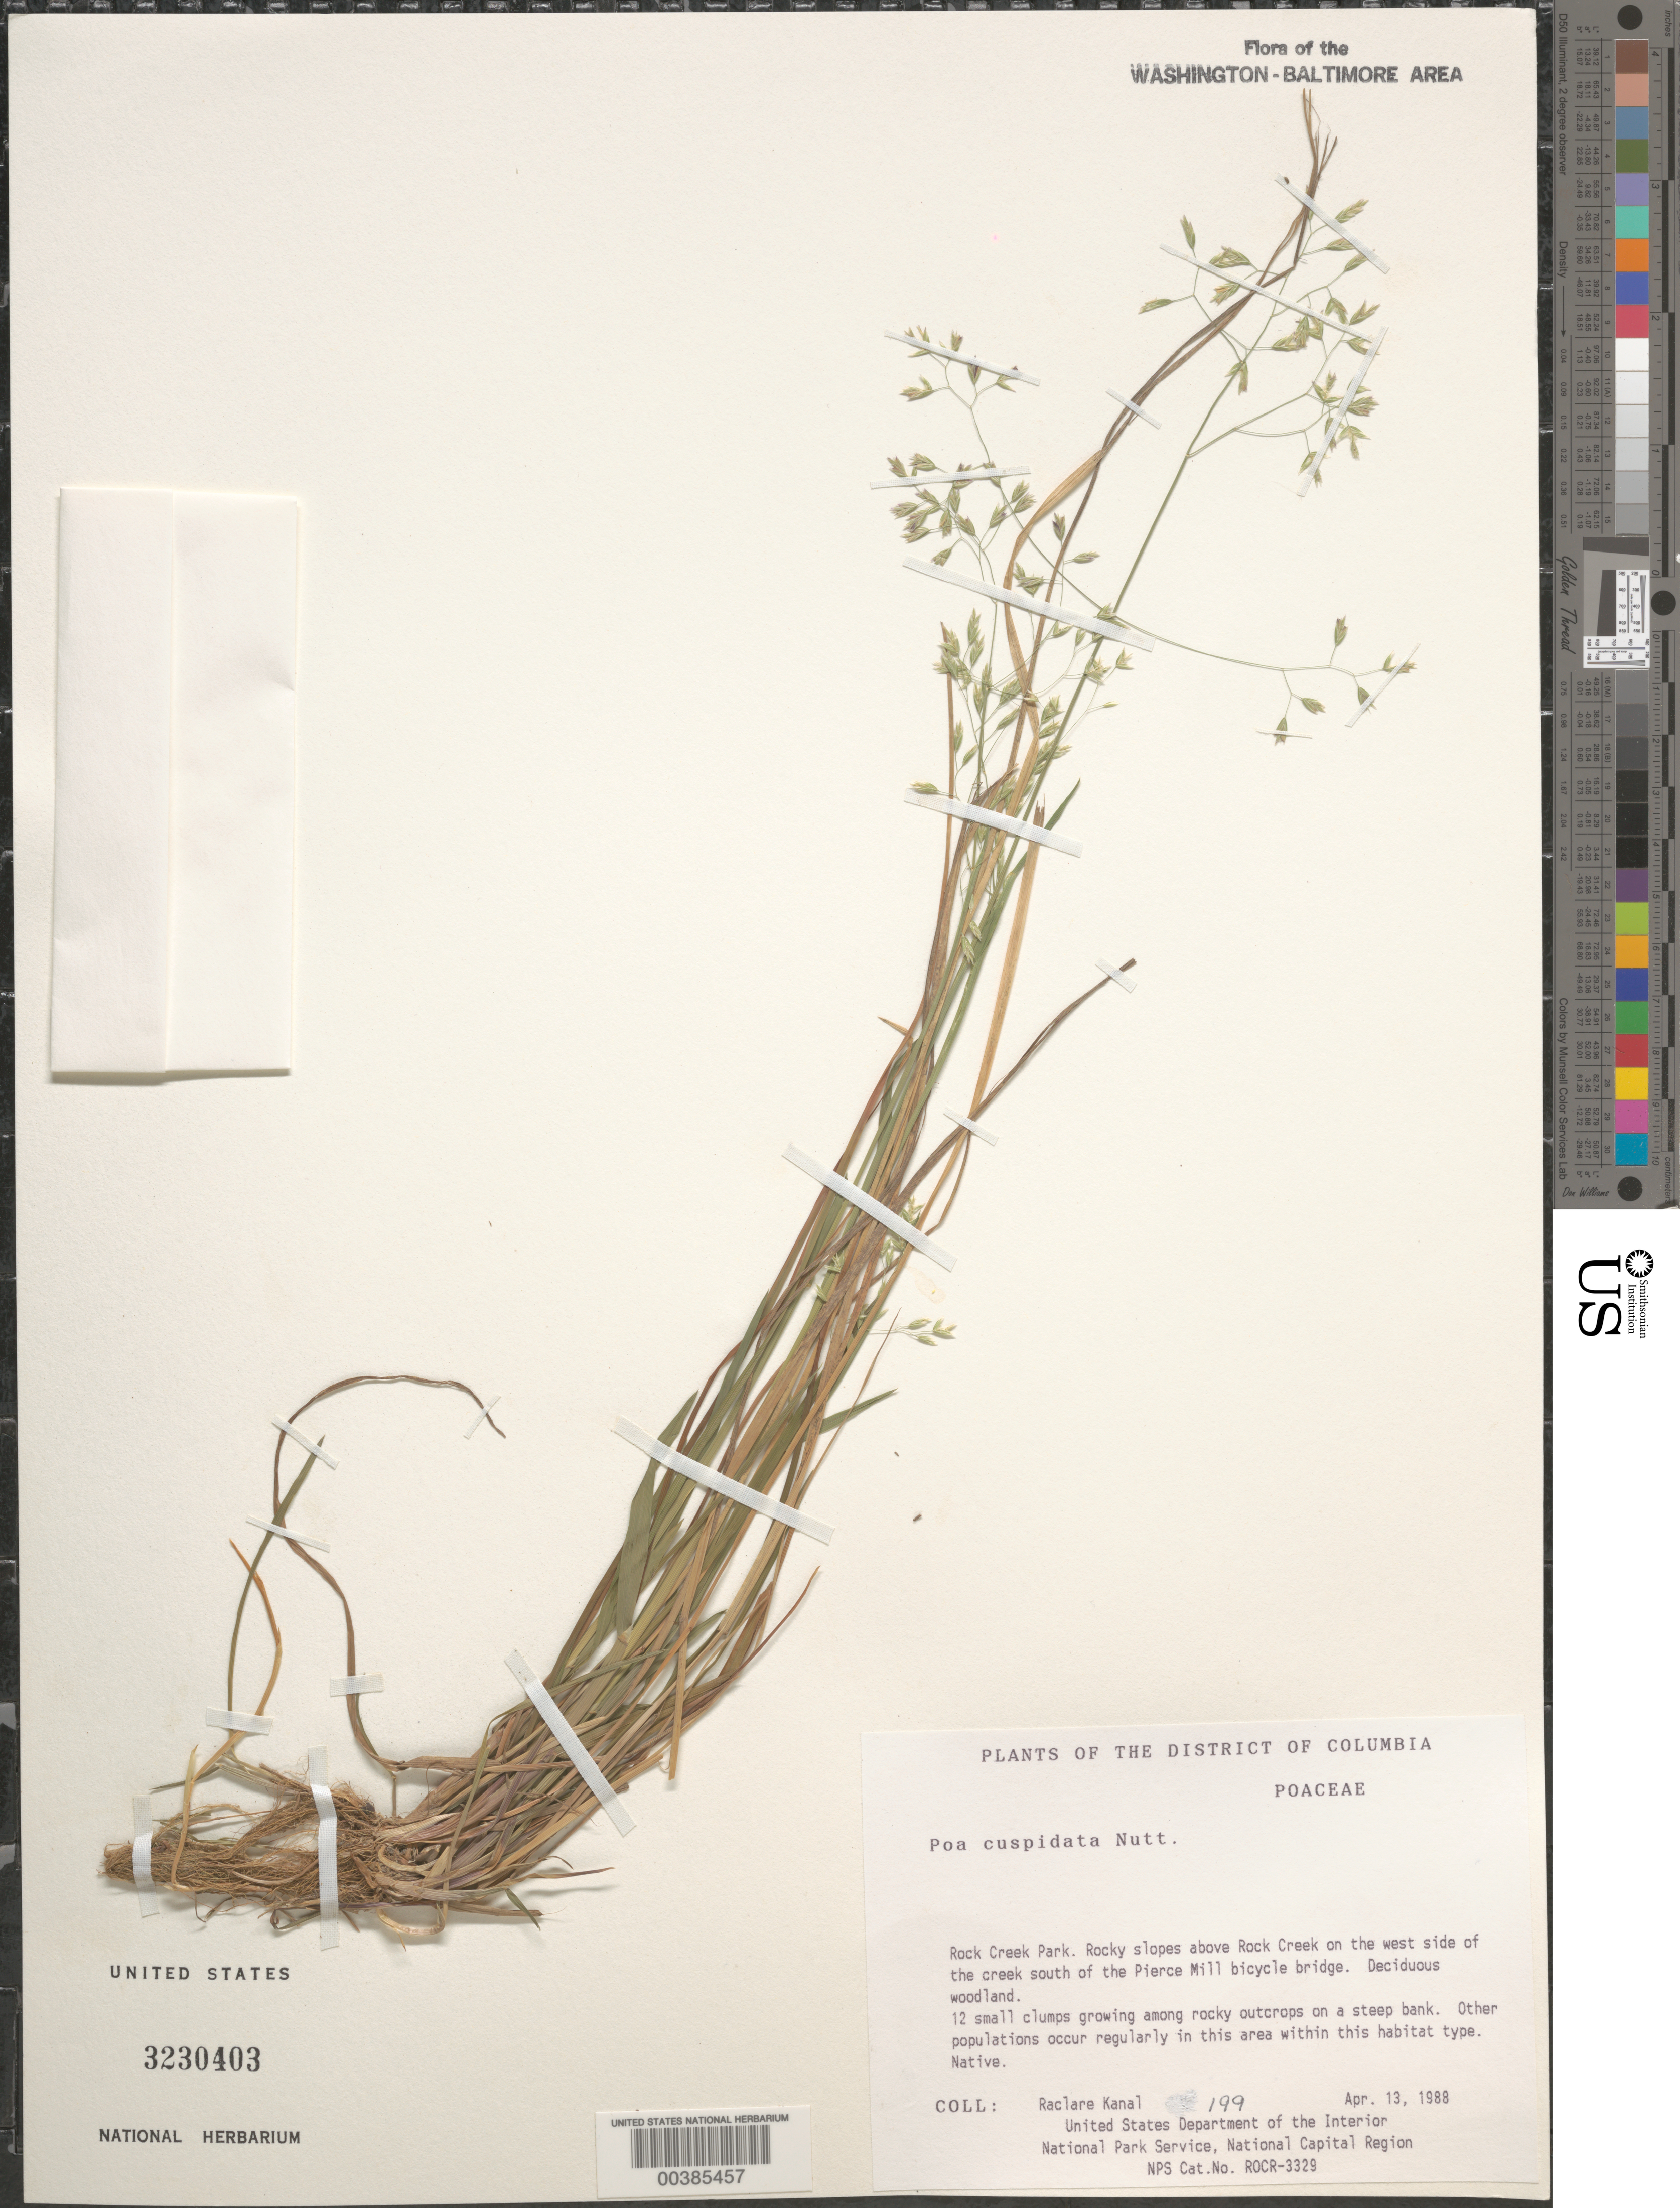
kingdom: Plantae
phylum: Tracheophyta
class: Liliopsida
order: Poales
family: Poaceae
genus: Poa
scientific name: Poa cuspidata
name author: Nutt.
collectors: R. Kanal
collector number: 199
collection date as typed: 13 Apr 1988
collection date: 1988-04-13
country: United States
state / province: District of Columbia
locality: Rock Creek Park, creek south of Pierce Mill Rock Creek Park and Vicinity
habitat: Deciduous woodland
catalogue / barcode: US 3230403